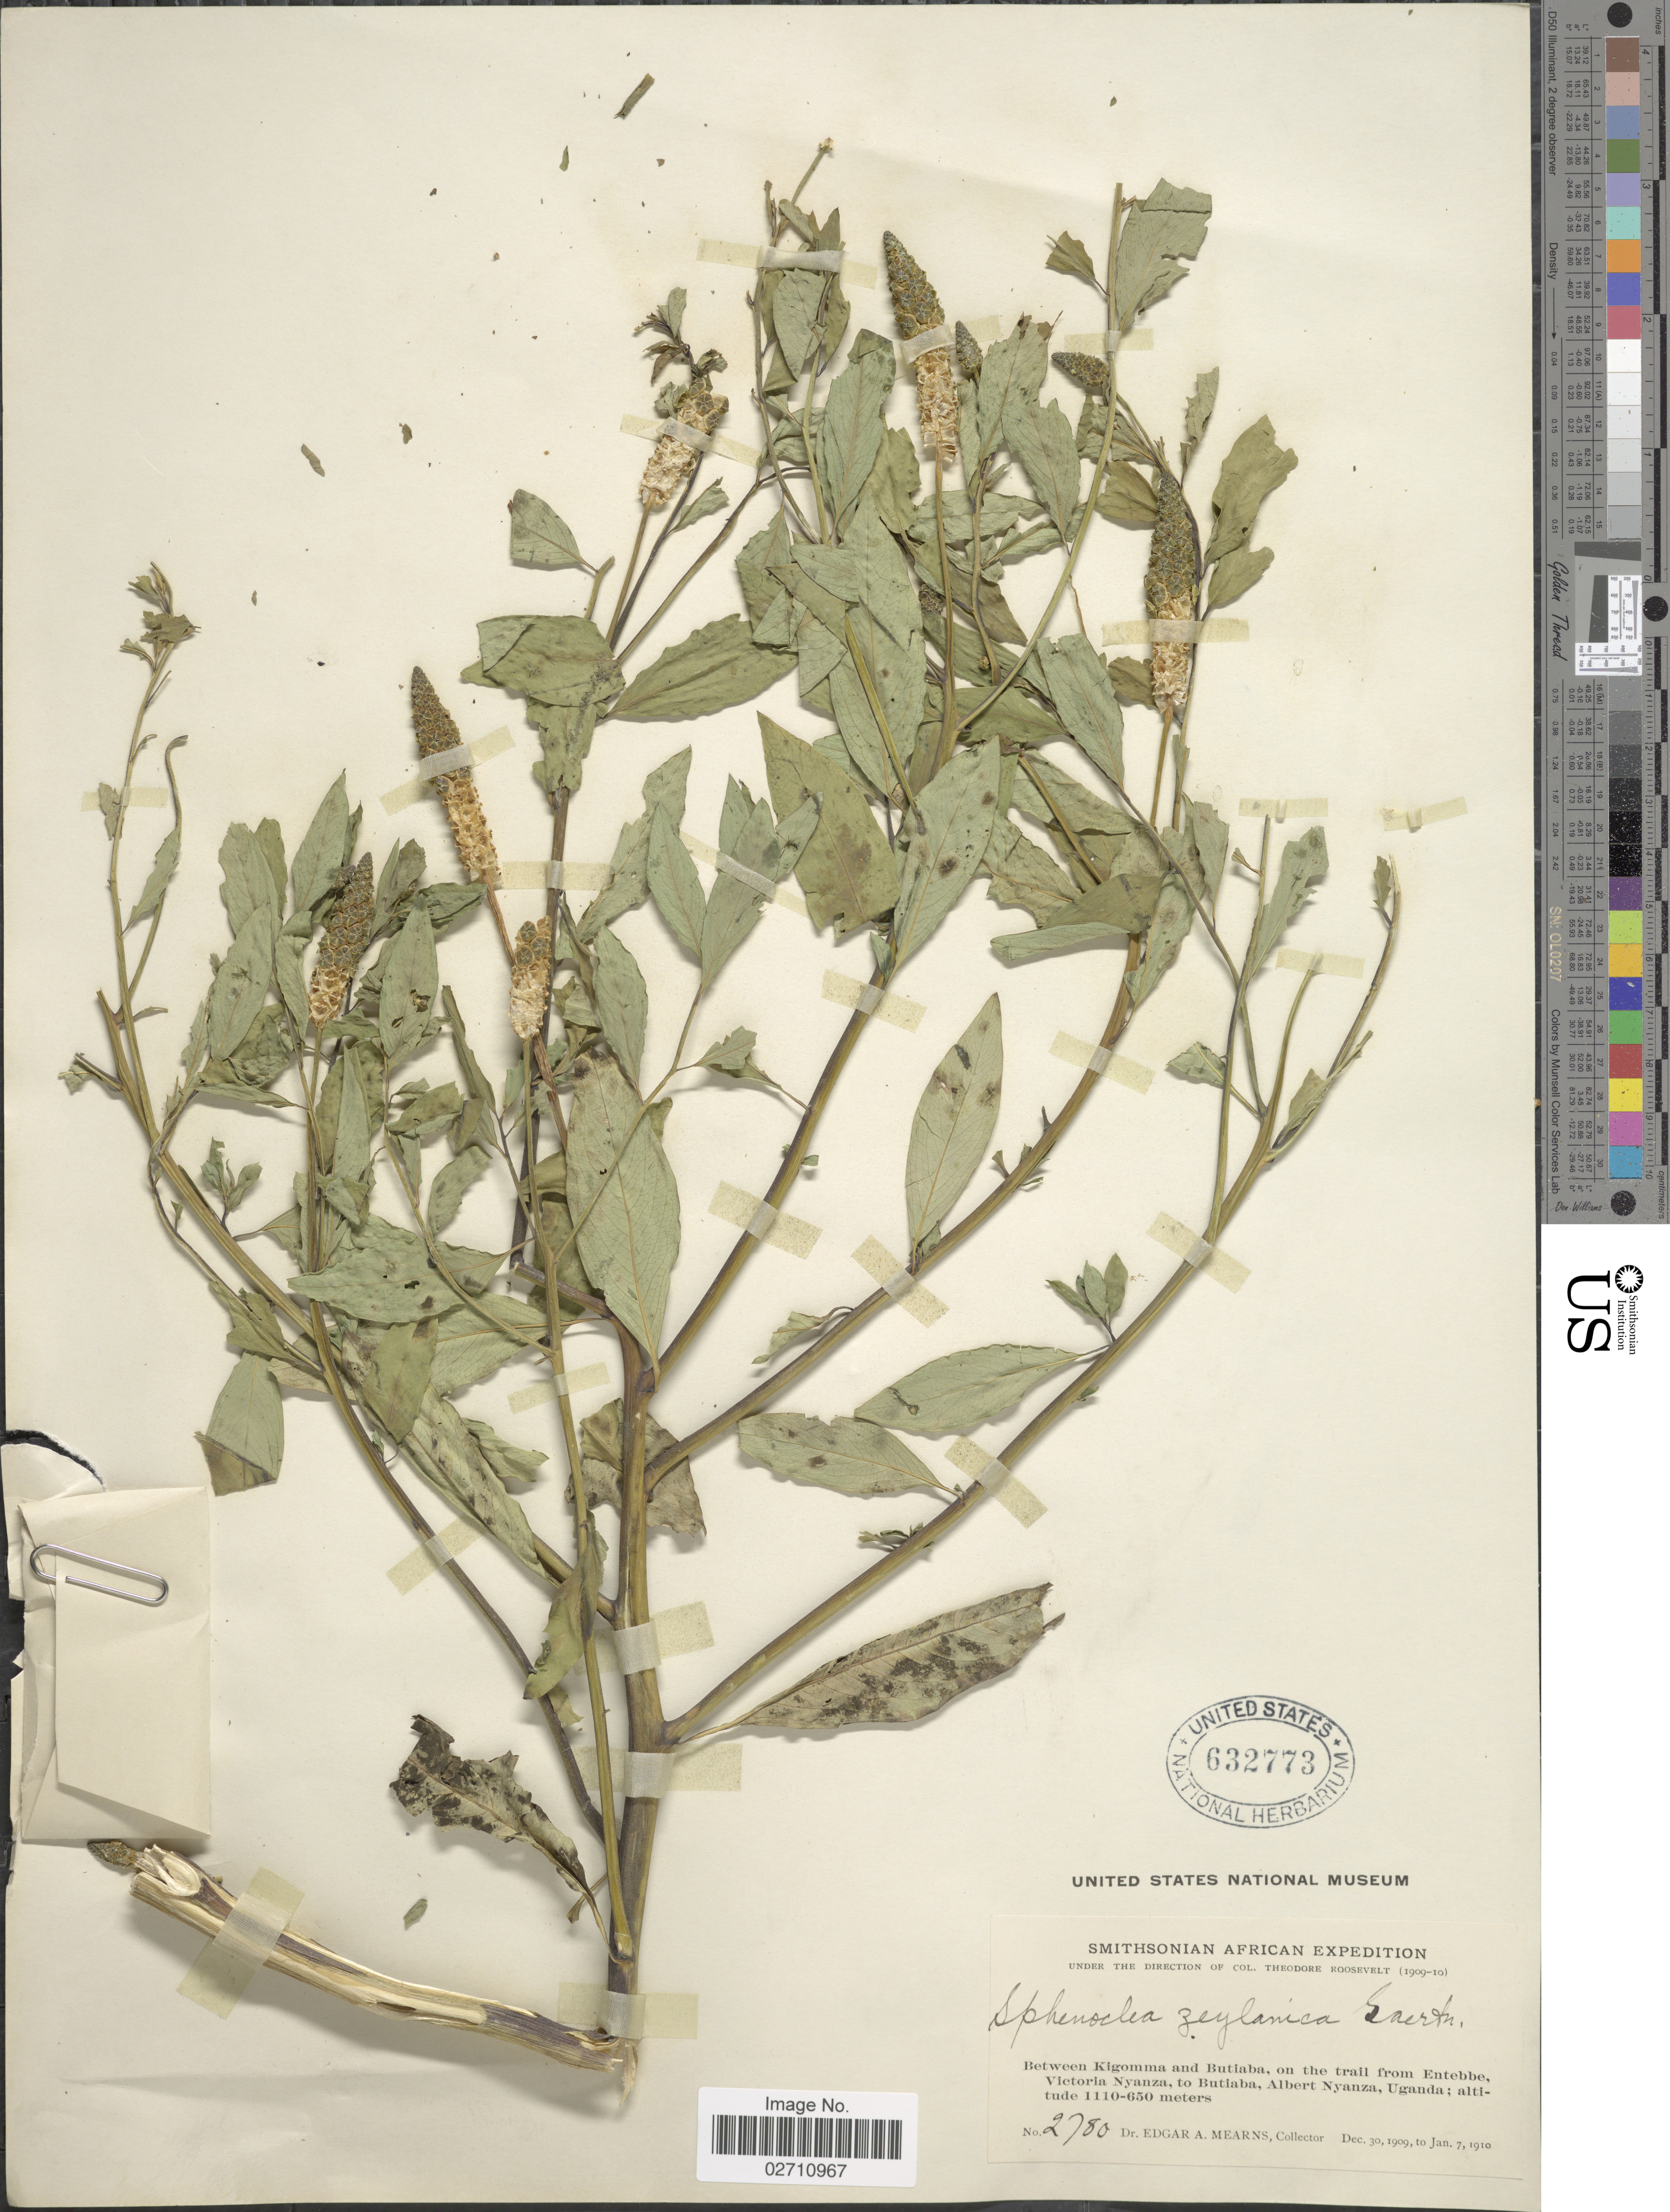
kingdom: Plantae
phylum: Tracheophyta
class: Magnoliopsida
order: Solanales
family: Sphenocleaceae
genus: Sphenoclea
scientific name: Sphenoclea zeylanica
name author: Gaertn.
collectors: E. A. Mearns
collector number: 2780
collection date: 1909-12-30/1910-01-07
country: Uganda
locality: Between Kigomma and Butiaba, on the trail from Entebbe, Victoria Nyanza, to Butiaba, Albert Nyanza, Uganda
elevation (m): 650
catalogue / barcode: US 632773